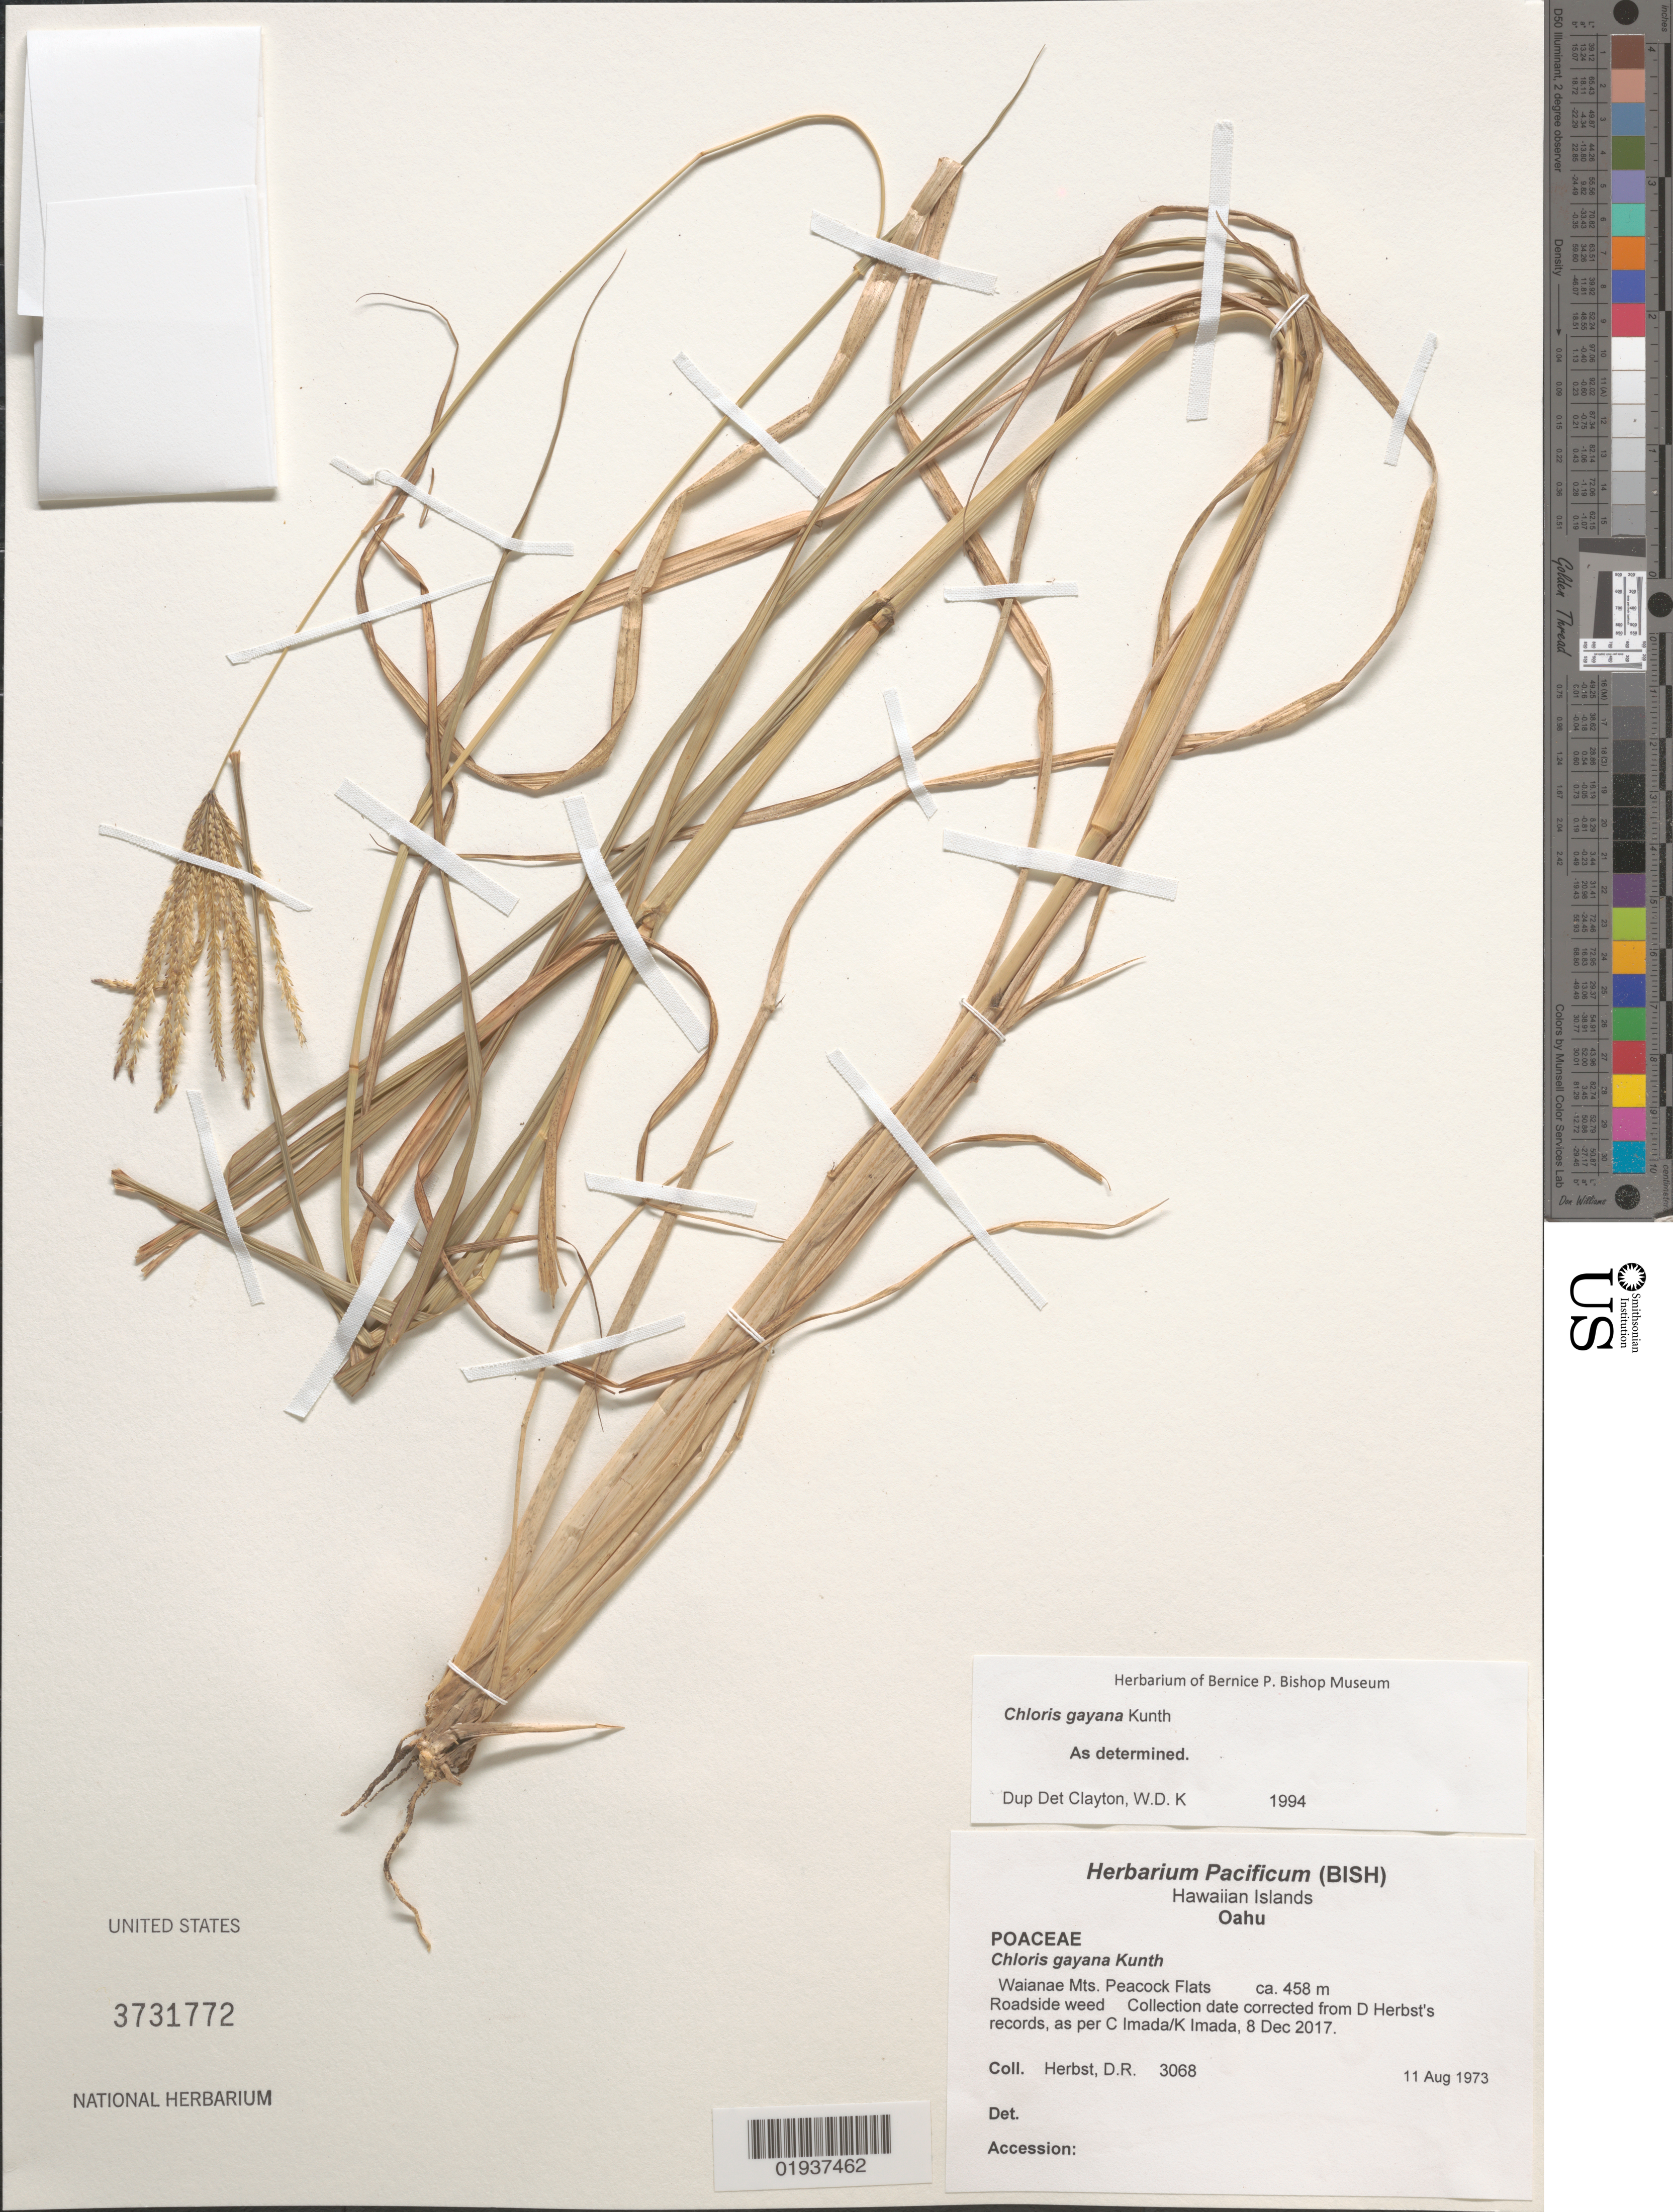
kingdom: Plantae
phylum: Tracheophyta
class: Liliopsida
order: Poales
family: Poaceae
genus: Chloris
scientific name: Chloris gayana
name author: Kunth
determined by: Clayton, W. D.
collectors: D. R. Herbst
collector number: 3068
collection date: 1973-08-11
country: United States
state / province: Hawaii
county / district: Honolulu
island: Oahu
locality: Peacock Flats, Waianae Mountains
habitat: Roadside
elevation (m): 458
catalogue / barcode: US 3731772